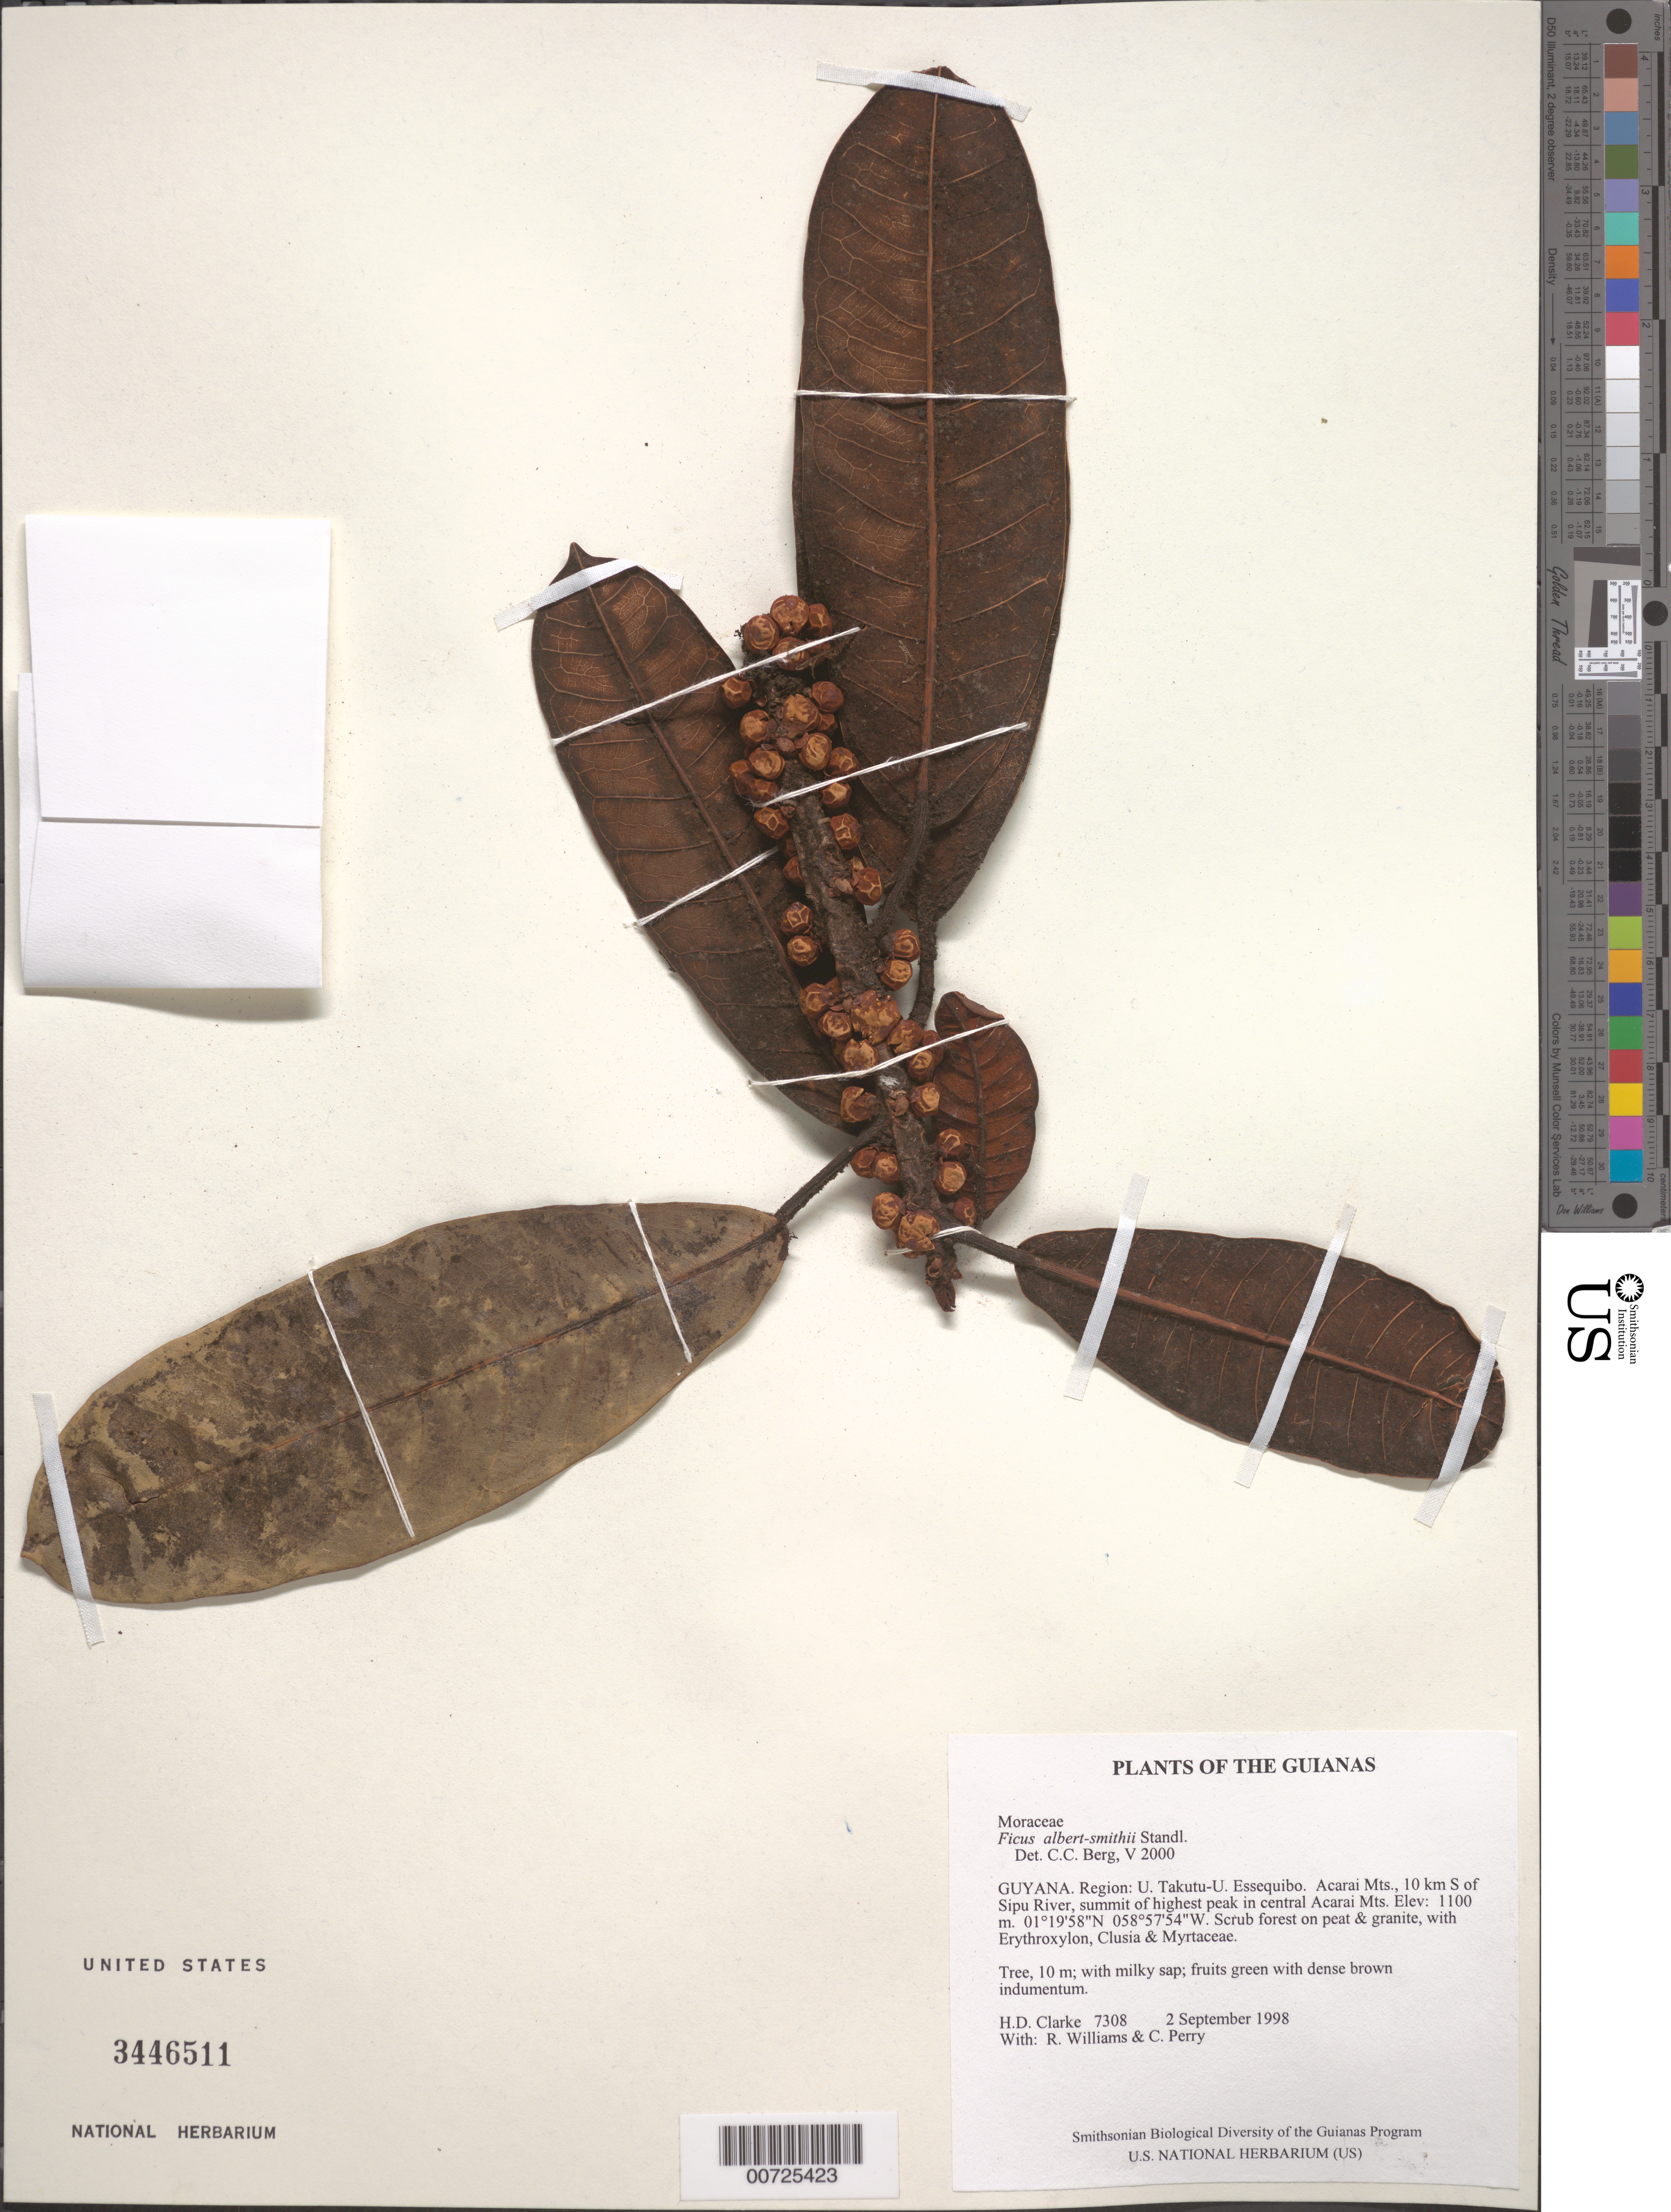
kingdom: Plantae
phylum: Tracheophyta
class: Magnoliopsida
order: Rosales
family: Moraceae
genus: Ficus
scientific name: Ficus albert-smithii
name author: Standl. in A.C. Sm.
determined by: Berg, C. C.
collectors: H. D. Clarke, R. Williams & C. Perry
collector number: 7308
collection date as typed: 2 September 1998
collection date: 1998-09-02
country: Guyana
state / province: U. Takutu-U. Essequibo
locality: Acarai Mts., 10 km S. of Sipu River, summit of highest peak in central Acarai Mts.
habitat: Scrub forest on peat & granite, with Erythroxylum, Clusia & Myrtaceae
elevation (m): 1100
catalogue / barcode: US 3446511